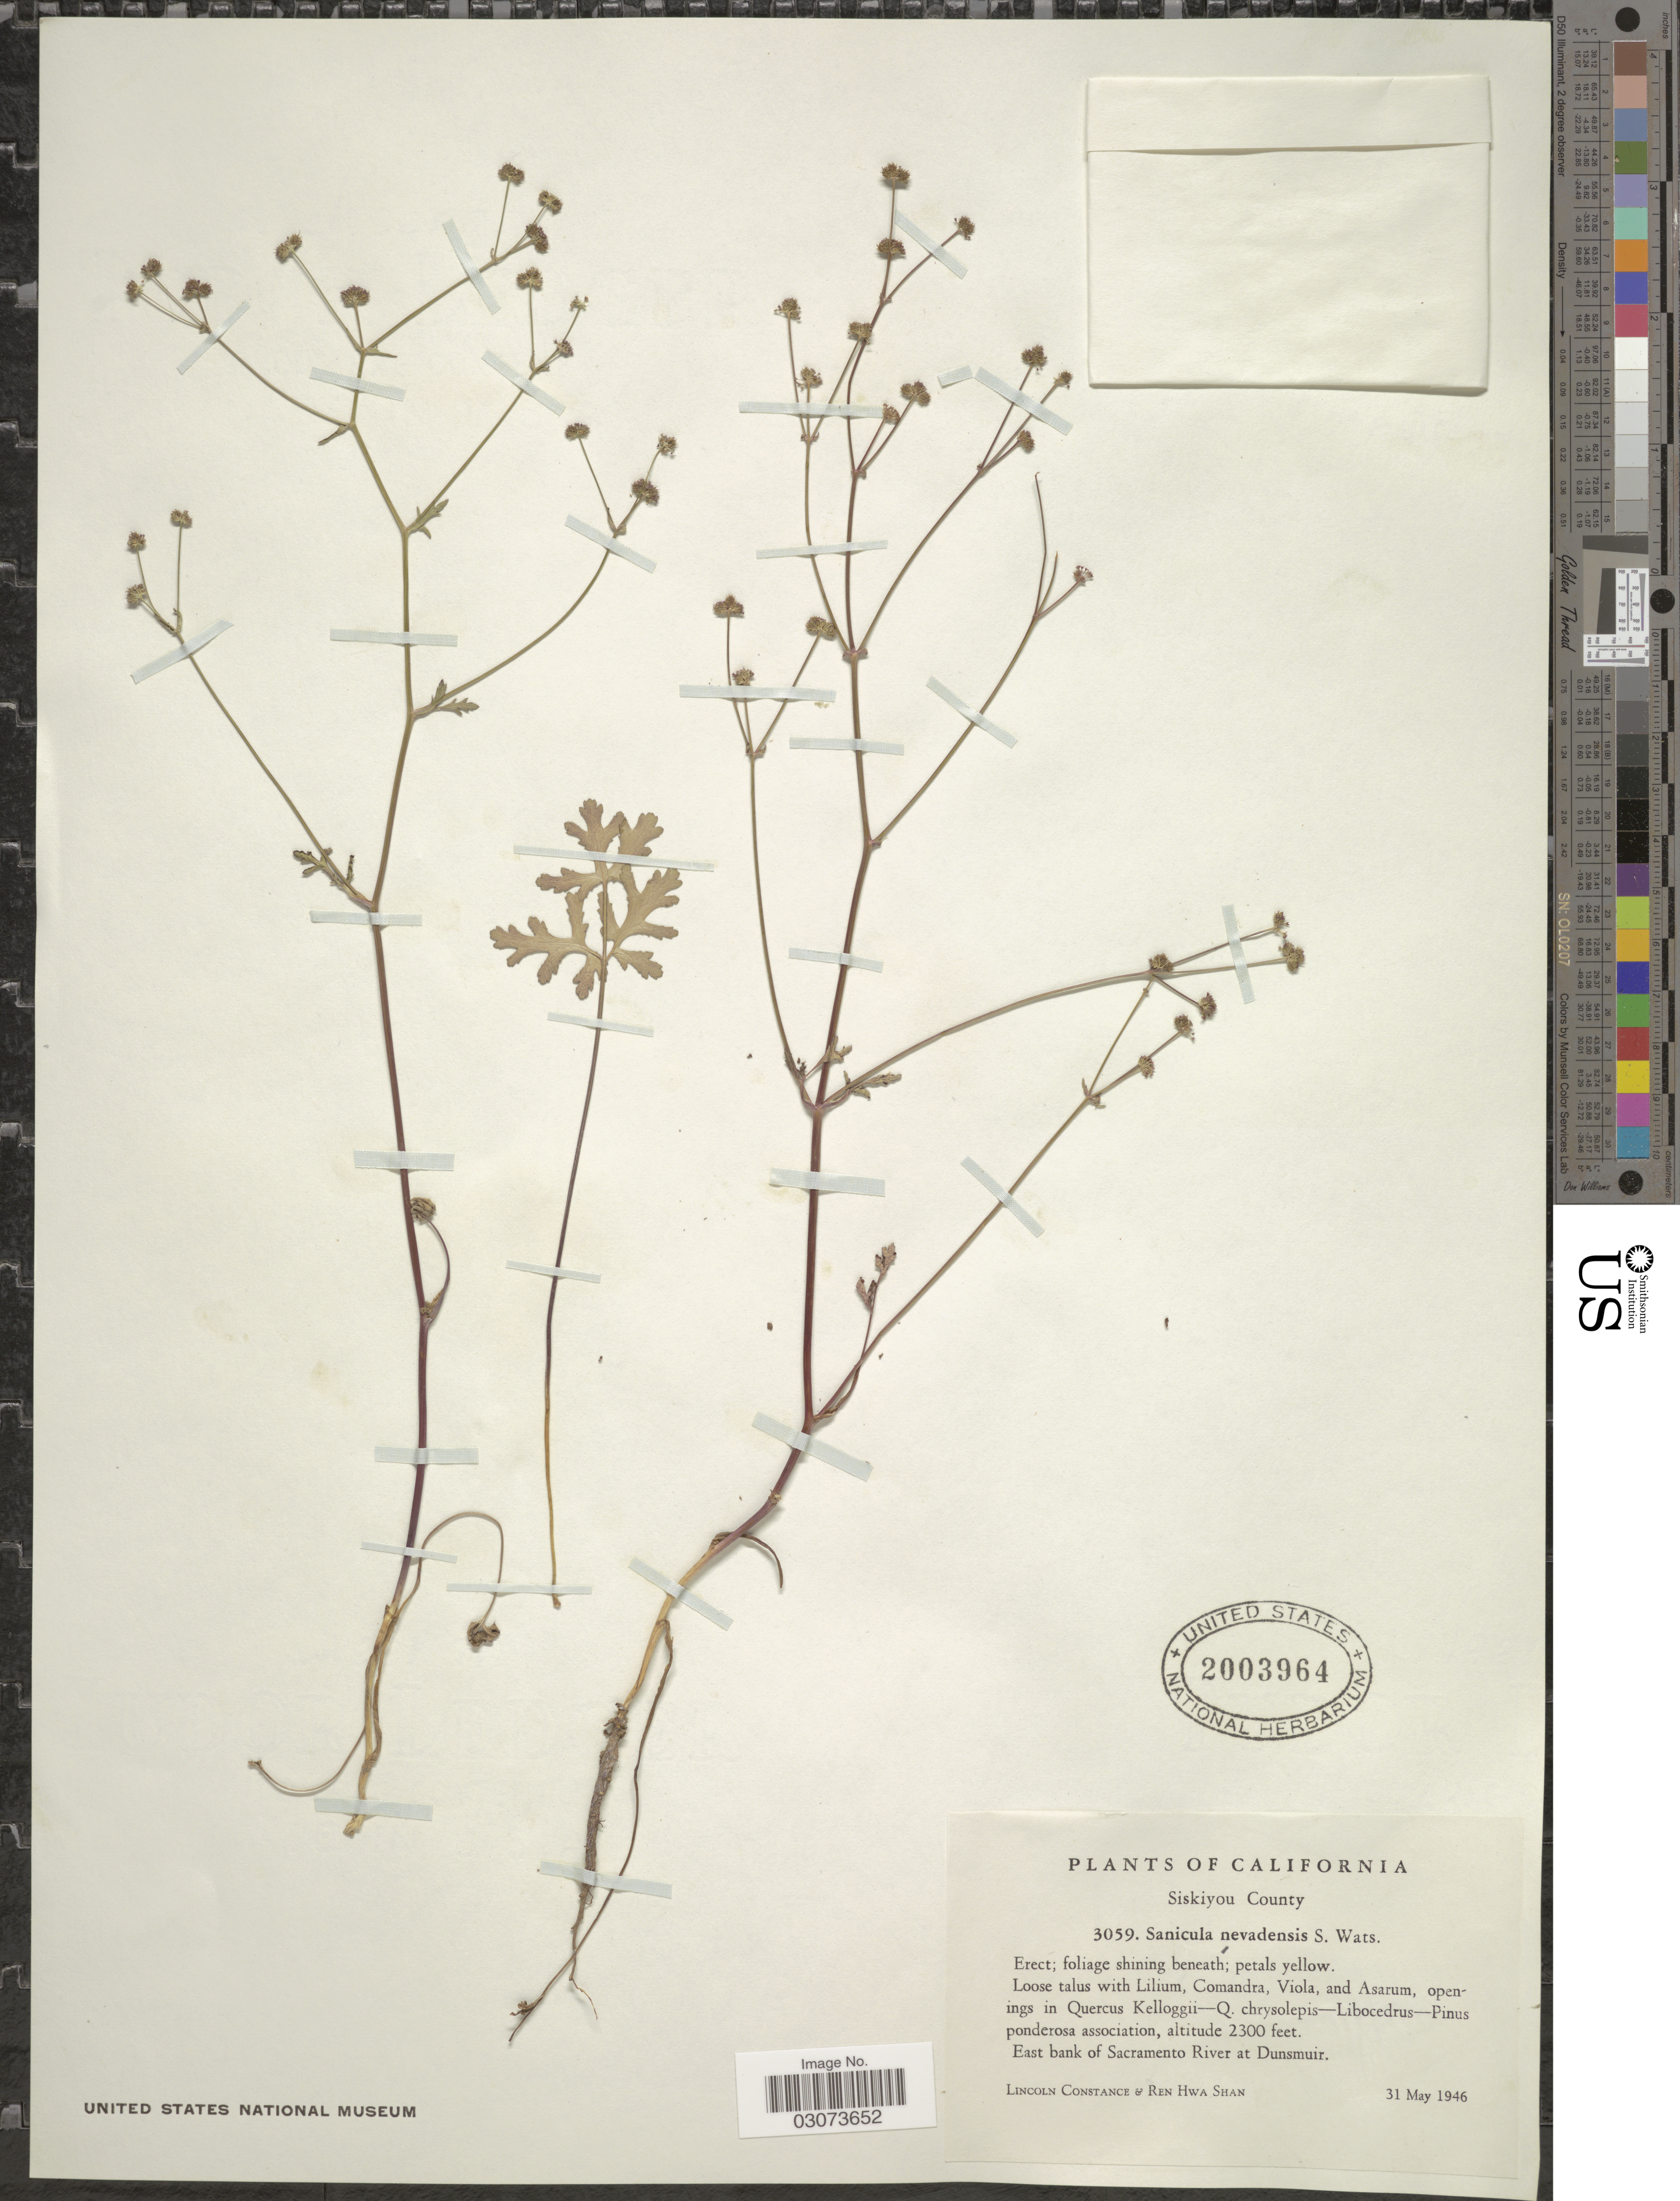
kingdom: Plantae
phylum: Tracheophyta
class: Magnoliopsida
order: Apiales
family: Apiaceae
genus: Sanicula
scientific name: Sanicula graveolens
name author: Poepp. ex DC.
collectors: L. Constance & R. Shan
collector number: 3059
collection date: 1946-05-31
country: United States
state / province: California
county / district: Siskiyou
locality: Siskiyou County. East bank of Sacramento River at Dunsmuir.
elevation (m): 701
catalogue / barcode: US 2003964